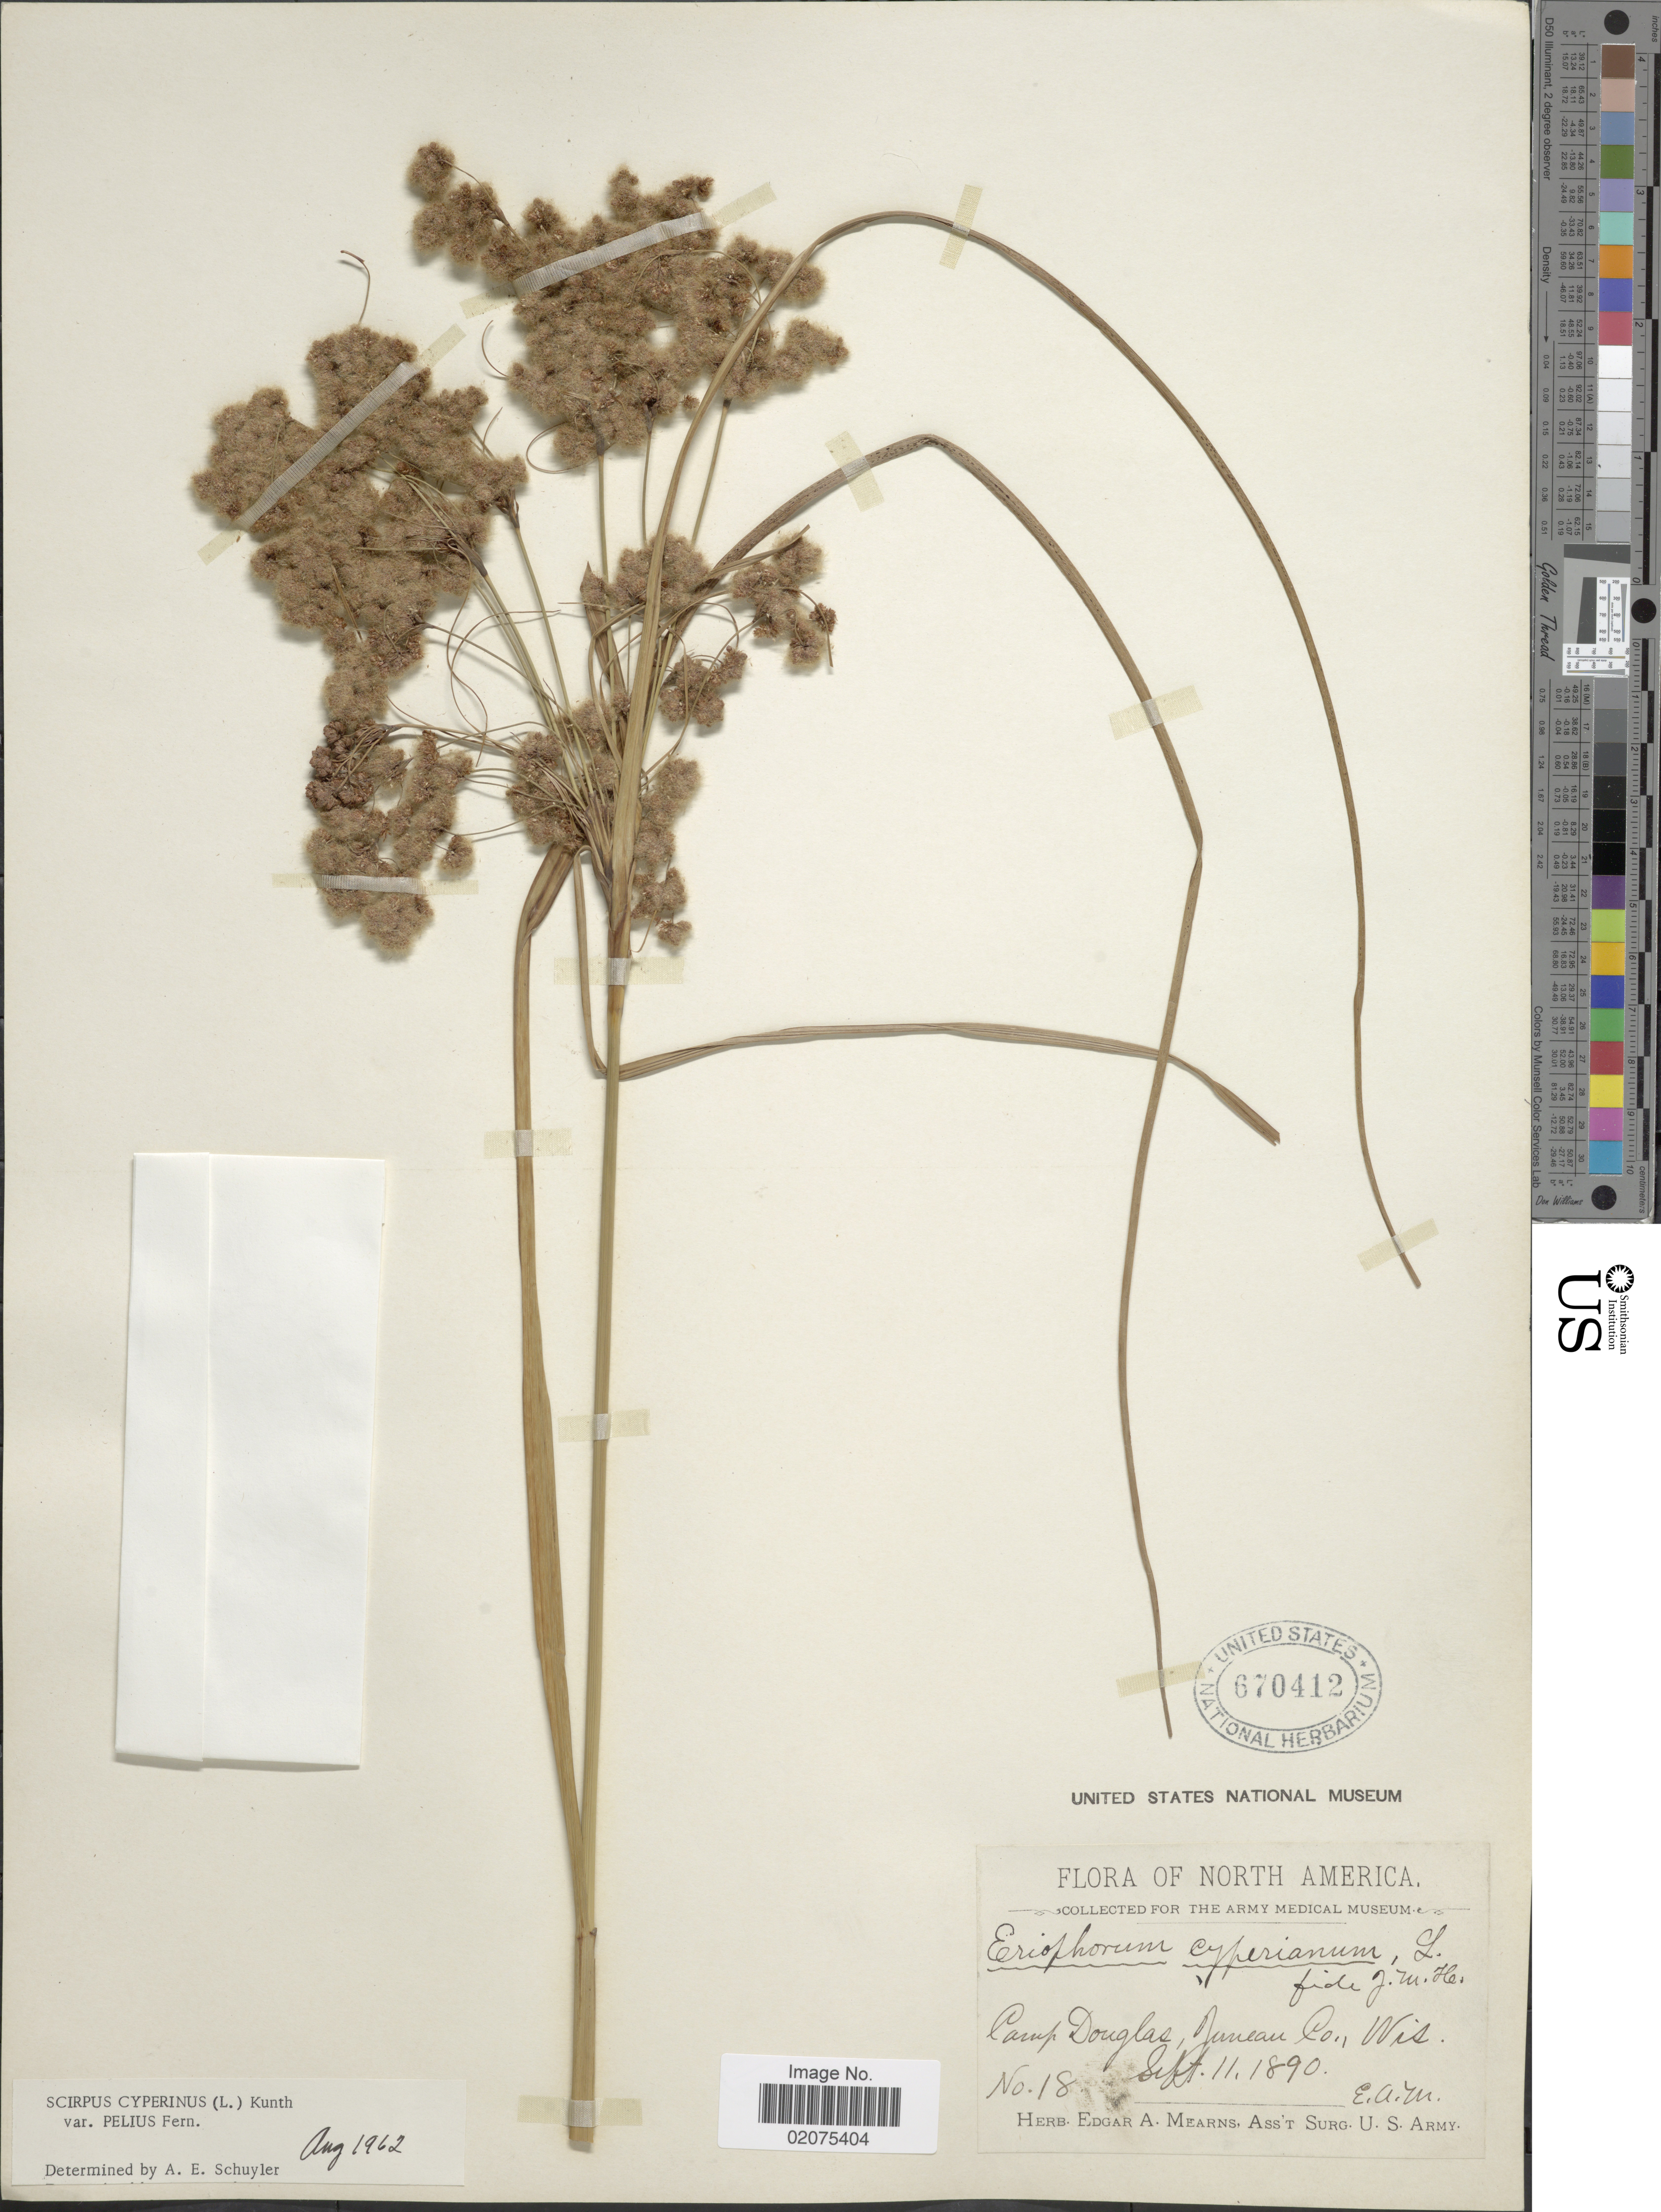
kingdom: Plantae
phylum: Tracheophyta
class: Liliopsida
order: Poales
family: Cyperaceae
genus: Scirpus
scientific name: Scirpus cyperinus var. pelius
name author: Fernald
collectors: E. A. Mearns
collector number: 18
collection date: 1890-09-11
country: United States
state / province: Wisconsin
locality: Camp Douglas, Juneau Co., Wis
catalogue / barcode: US 670412